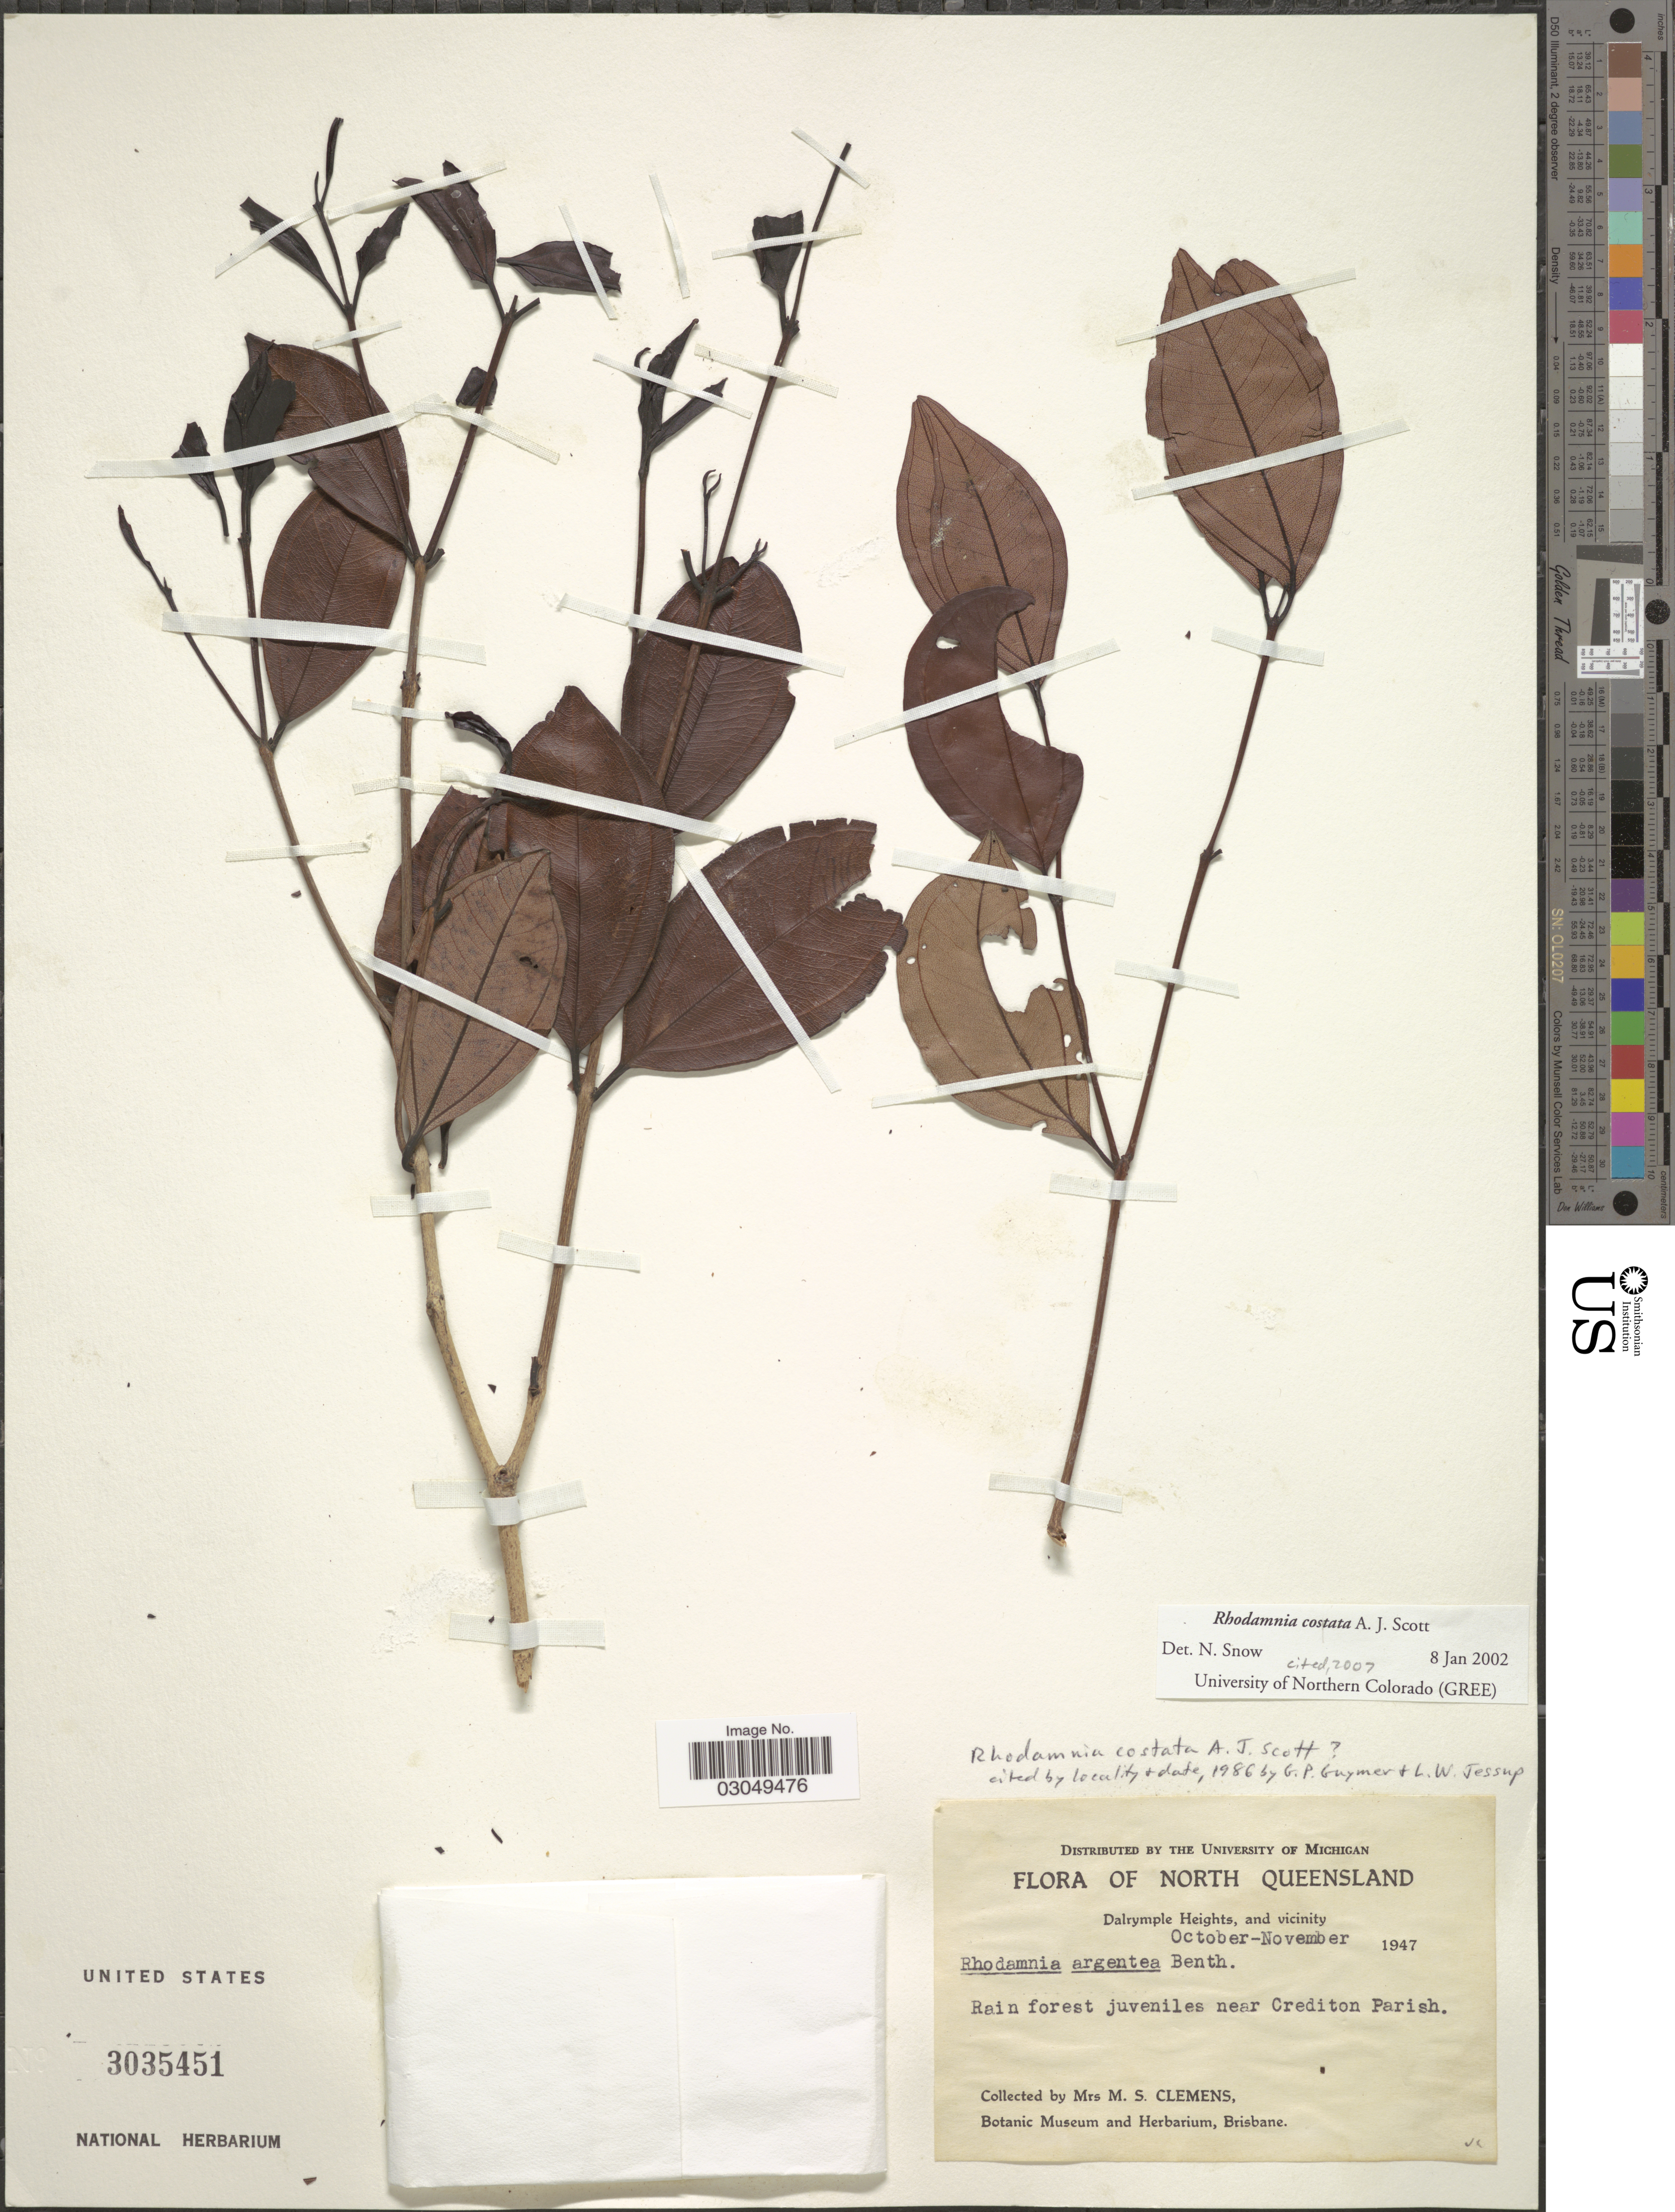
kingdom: Plantae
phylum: Tracheophyta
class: Magnoliopsida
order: Myrtales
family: Myrtaceae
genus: Rhodamnia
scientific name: Rhodamnia costata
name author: A.J. Scott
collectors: M. S. Clemens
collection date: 1947-10/1947-11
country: Australia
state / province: Queensland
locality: North Queensland, Dalrymple Heights, and vicinity, Rain forest juveniles near Crediton Parish.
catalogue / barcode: US 3035451